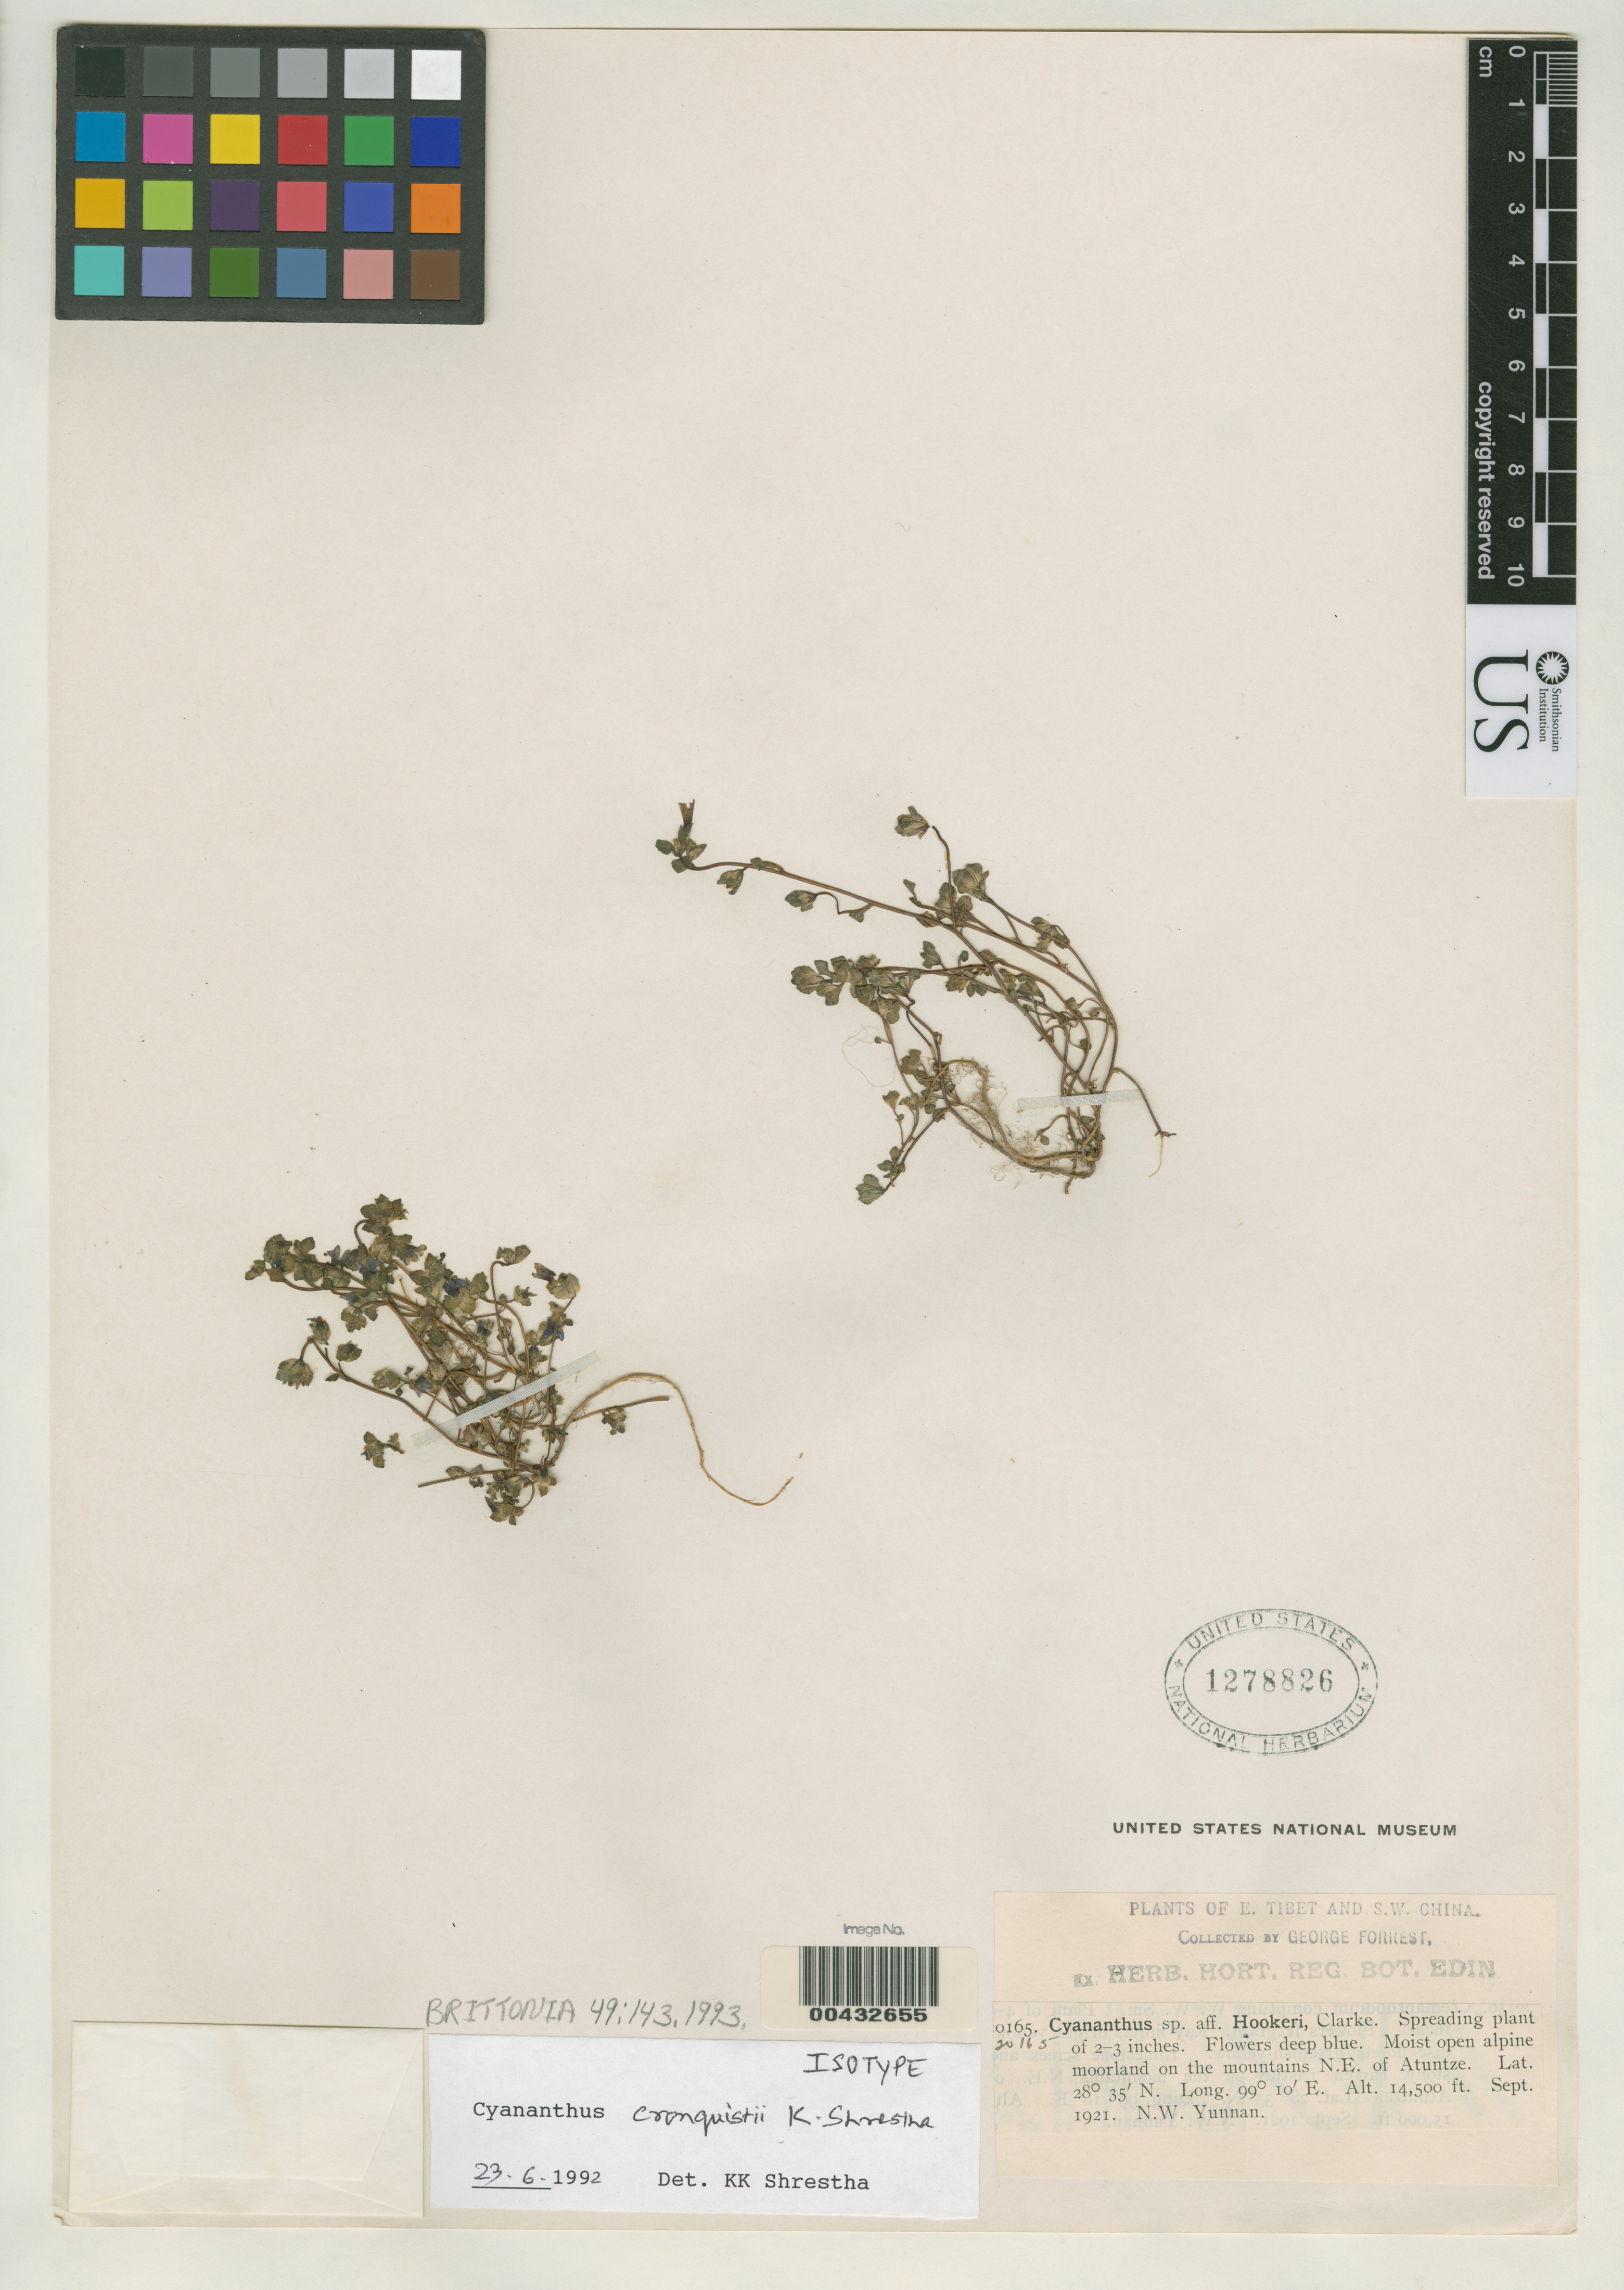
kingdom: Plantae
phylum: Tracheophyta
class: Magnoliopsida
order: Asterales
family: Campanulaceae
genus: Cyananthus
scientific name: Cyananthus cronquistii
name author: Shretha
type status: Isotype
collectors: G. Forrest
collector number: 20165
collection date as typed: Sep 1921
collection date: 1921-09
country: China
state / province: Yunnan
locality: Mountains NE of Atunze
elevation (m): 4420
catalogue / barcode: US 1278826